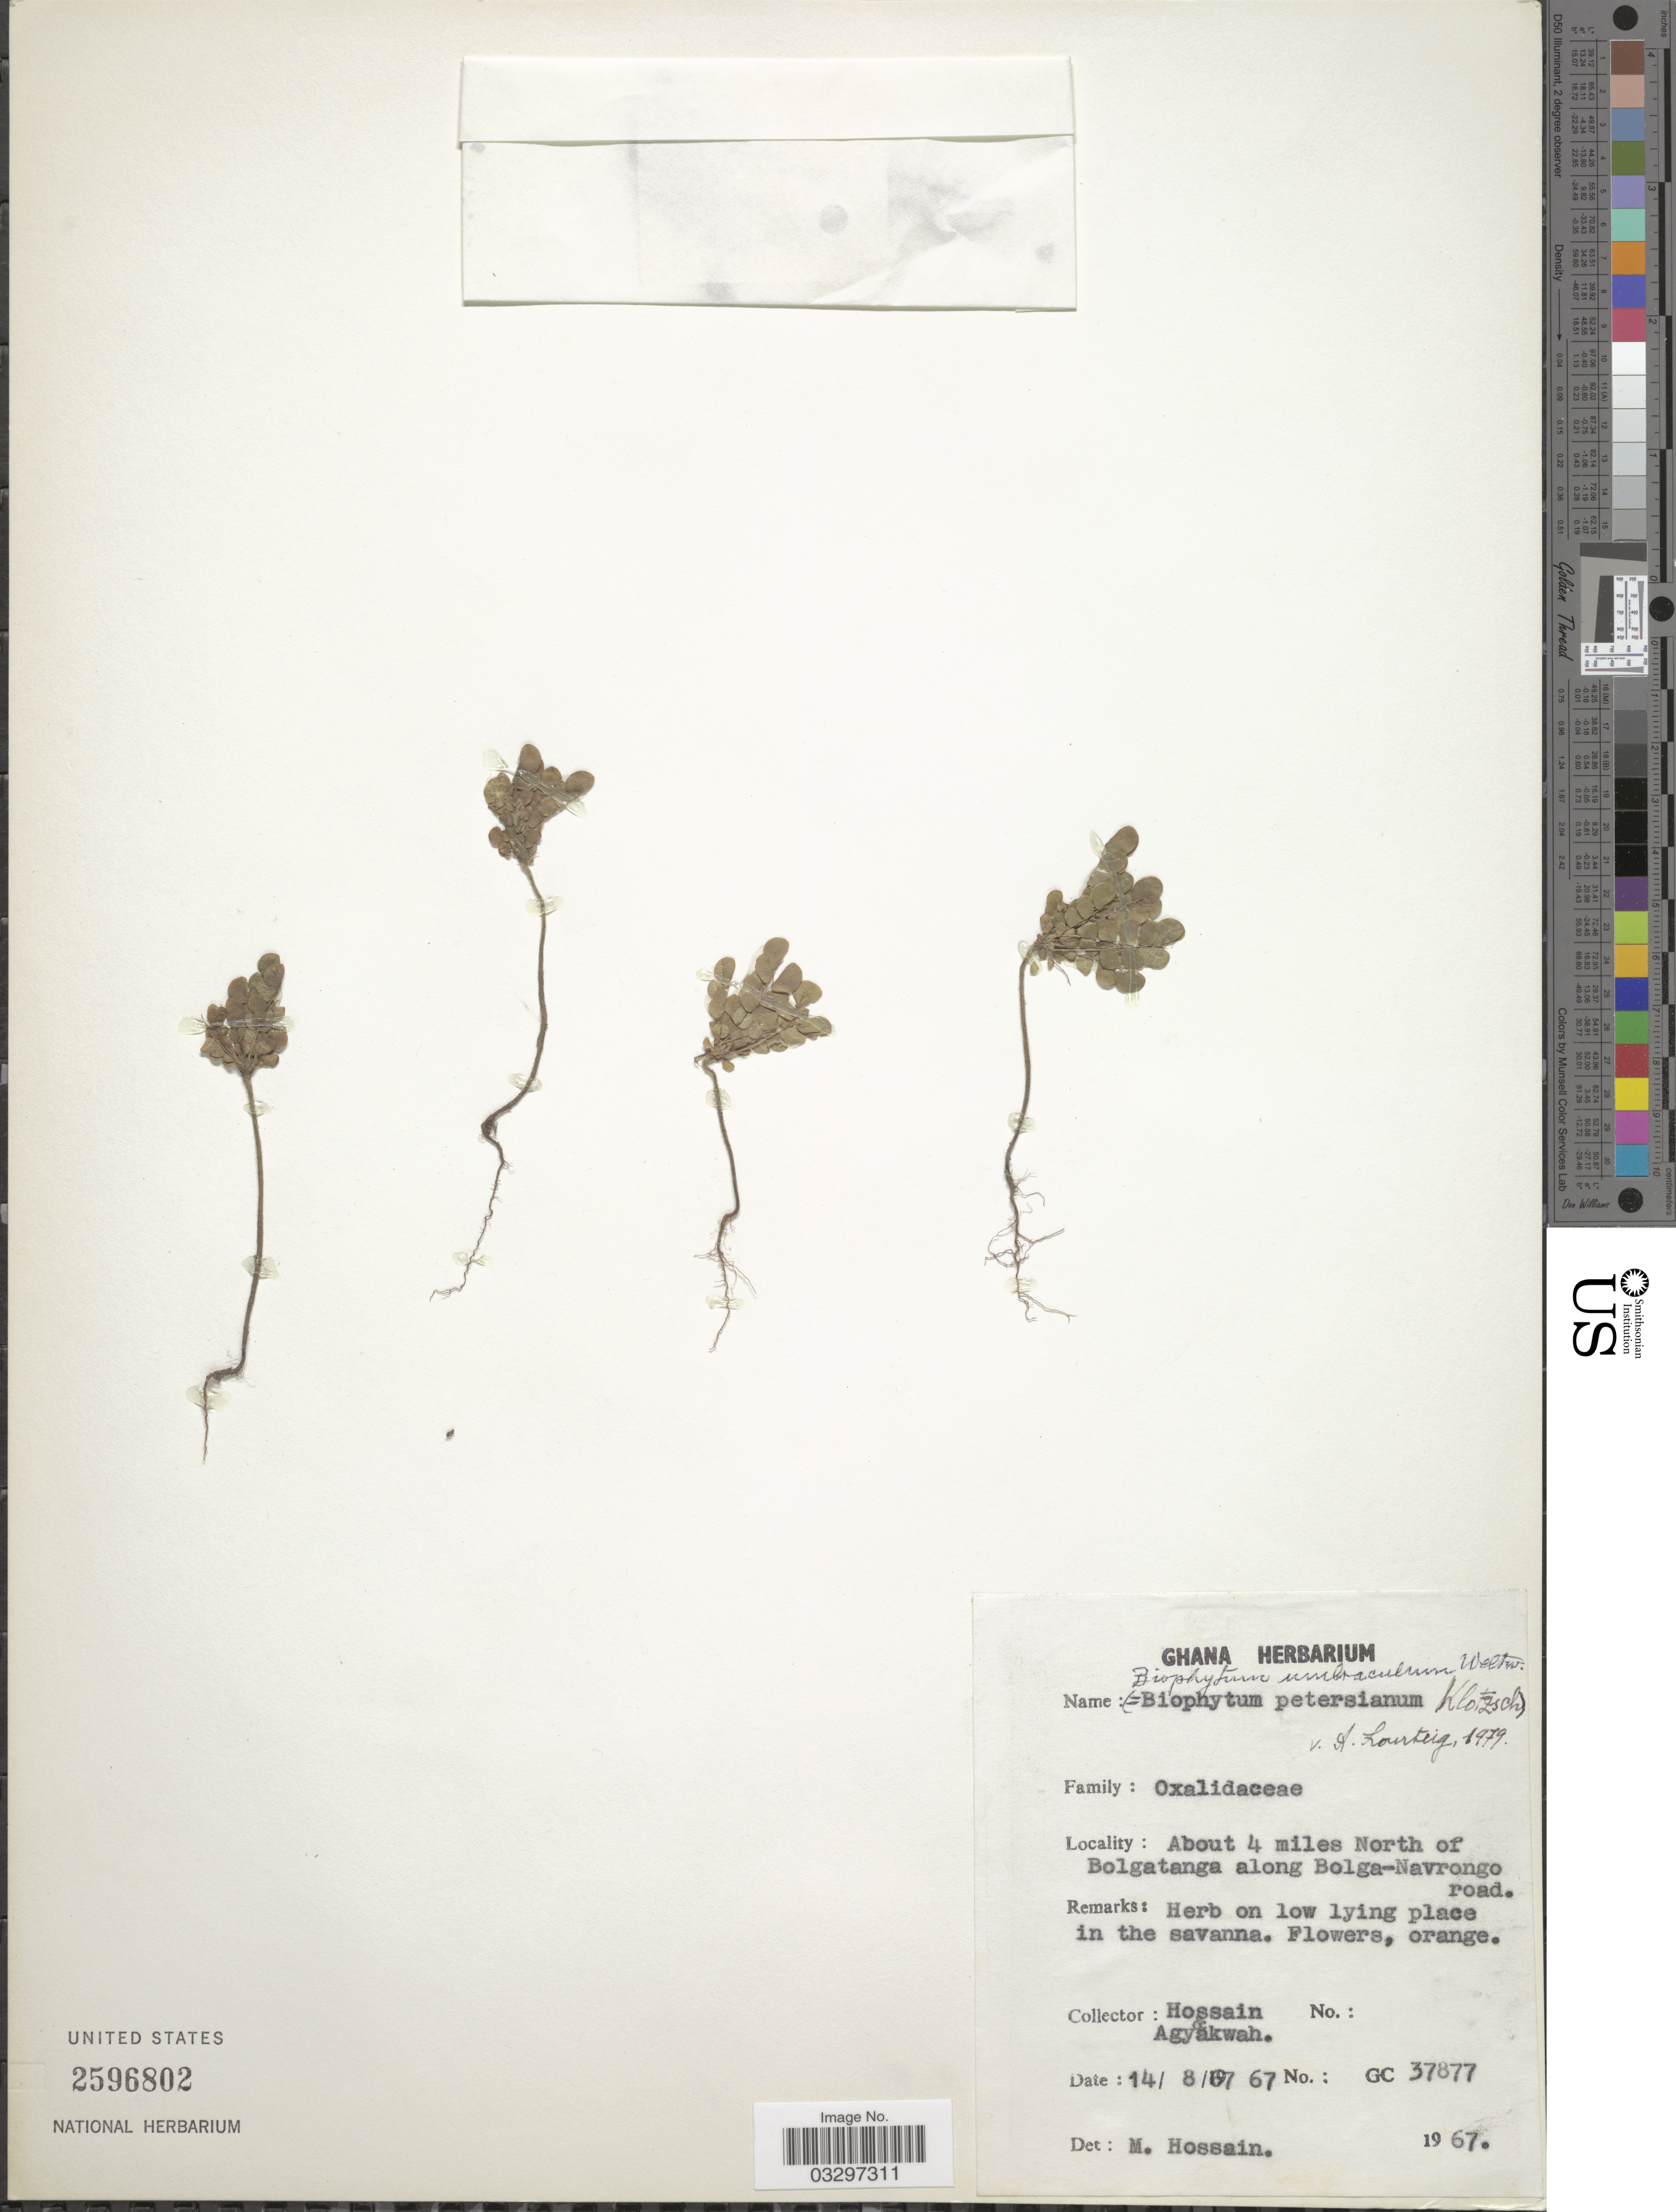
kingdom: Plantae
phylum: Tracheophyta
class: Magnoliopsida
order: Oxalidales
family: Oxalidaceae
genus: Biophytum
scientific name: Biophytum umbraculum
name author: Welw.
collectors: Hossain & Agyakwah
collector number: GC 37877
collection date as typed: Transcribed d/m/y: 14/8/67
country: Ghana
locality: About 4 miles North of Bolgatanga along Bolga-Navrongo road.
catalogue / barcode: US 2596802